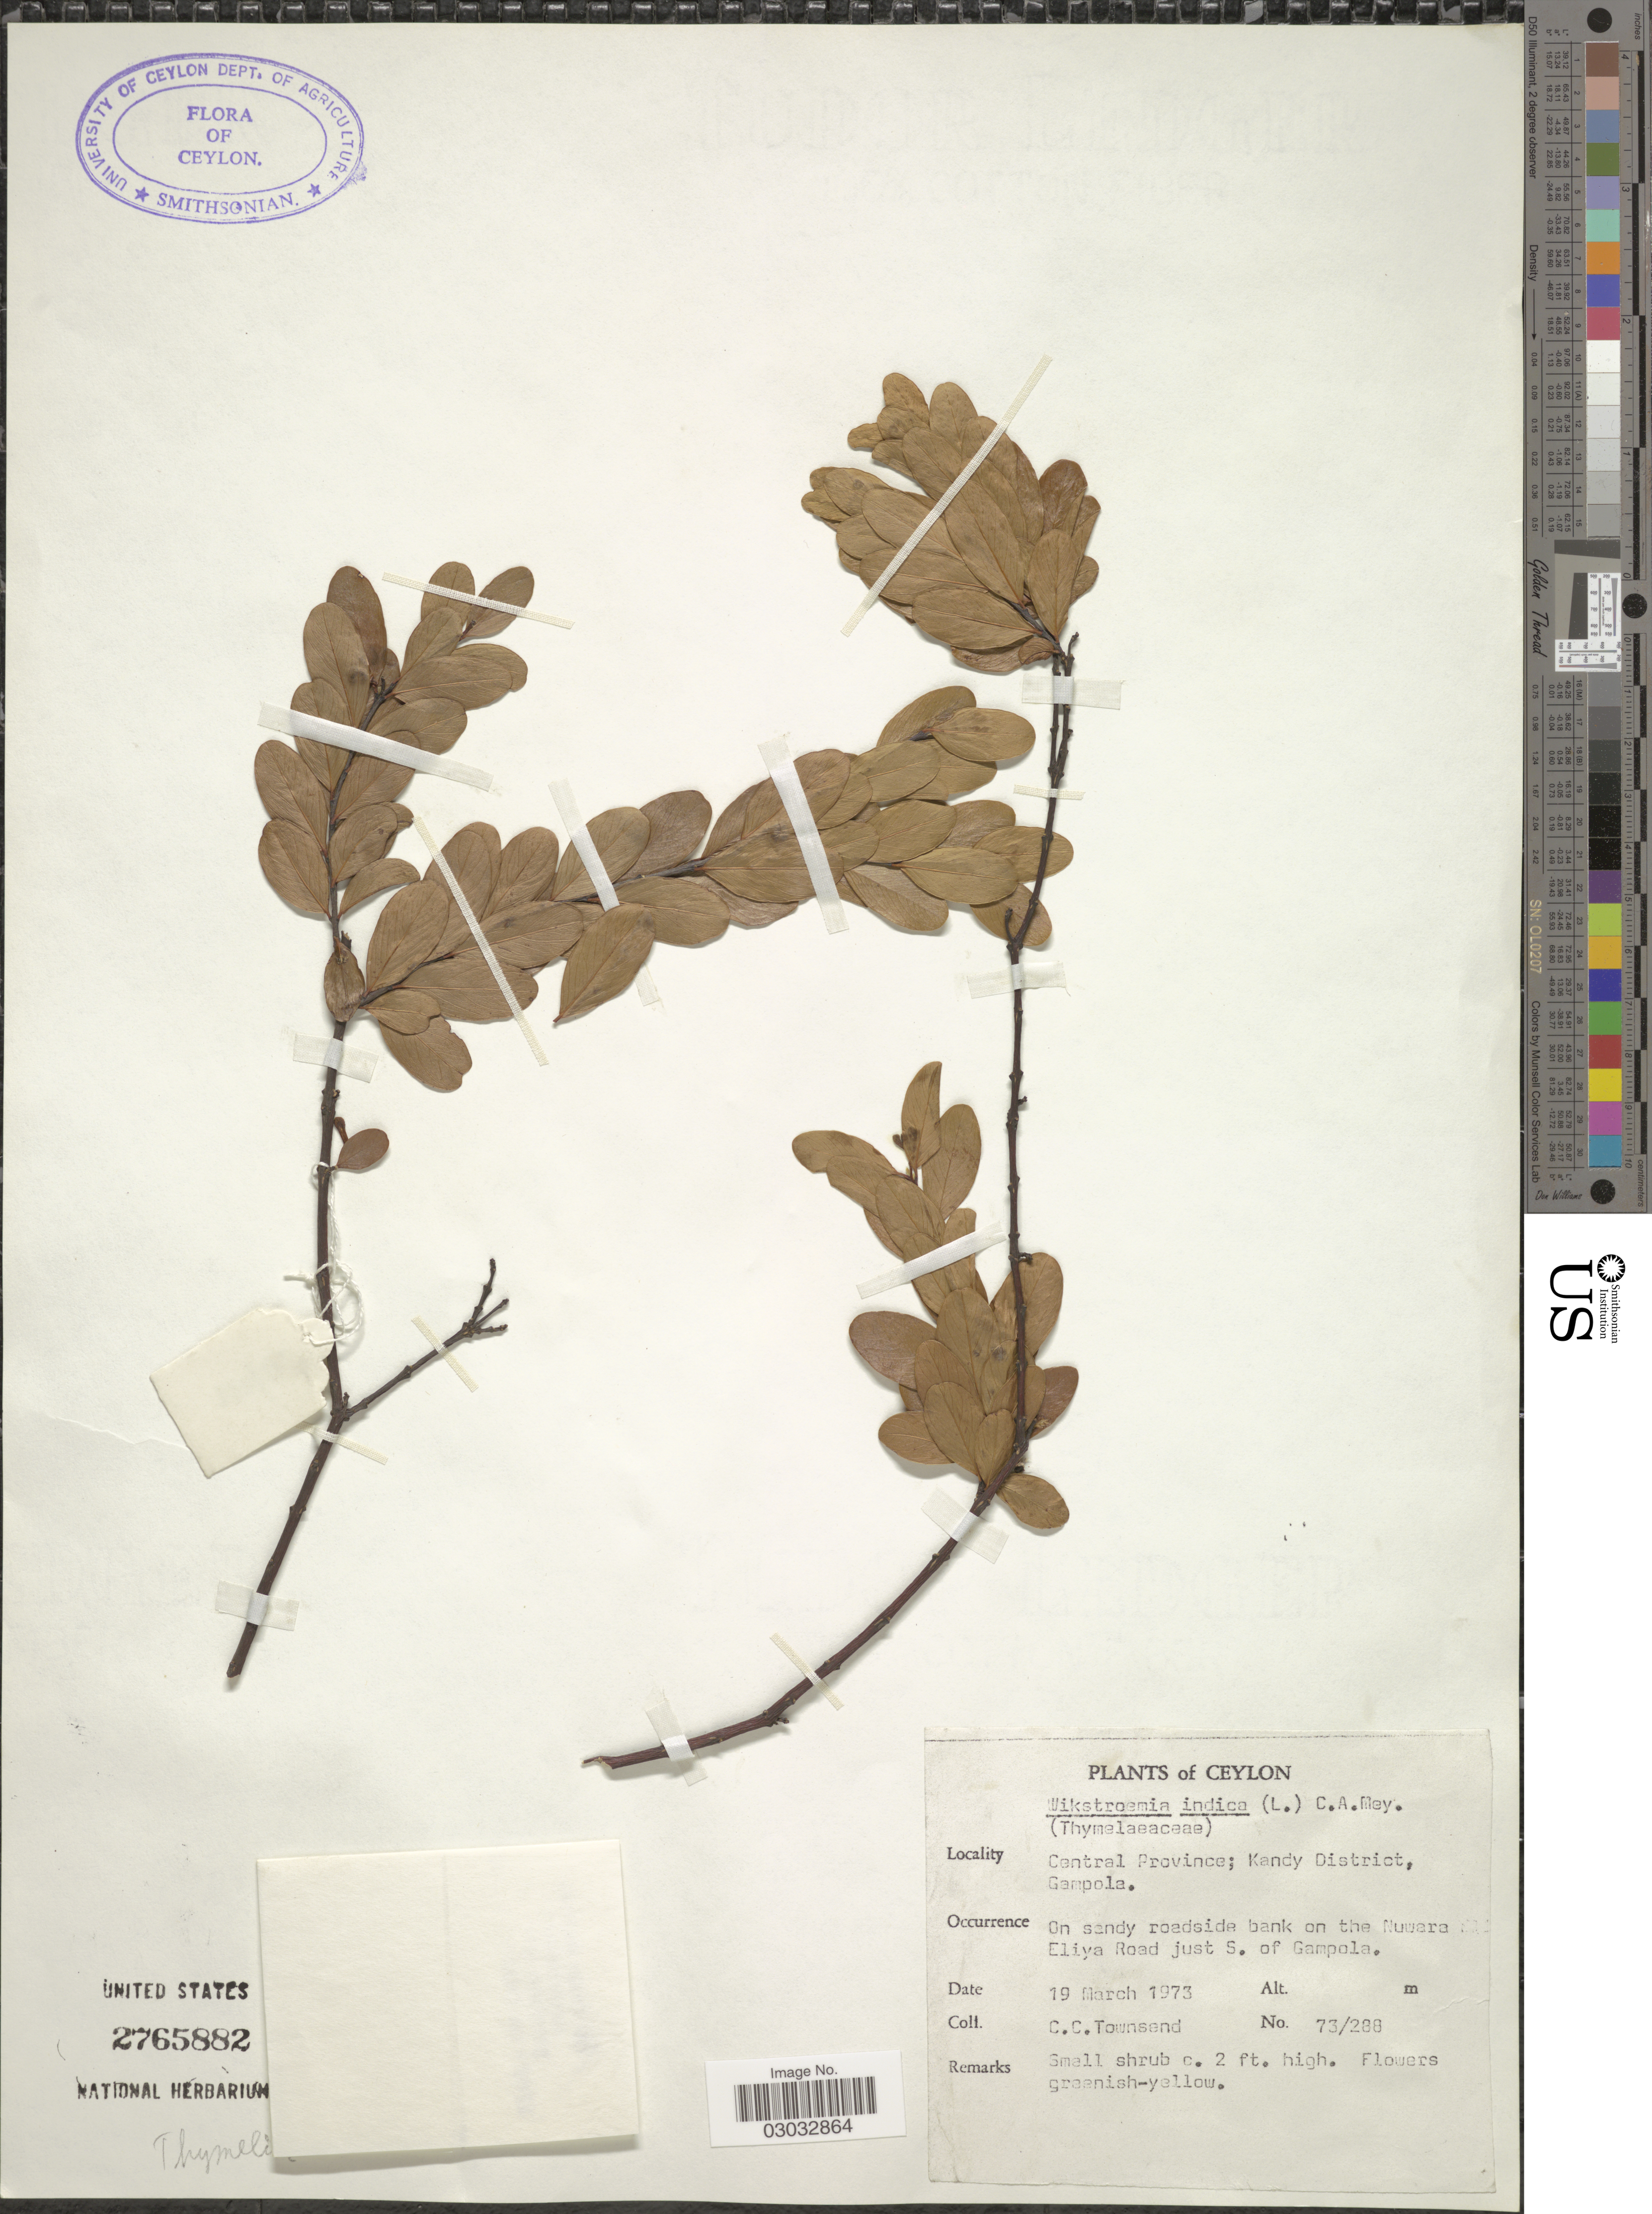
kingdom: Plantae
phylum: Tracheophyta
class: Magnoliopsida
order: Malvales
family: Thymelaeaceae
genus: Wikstroemia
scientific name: Wikstroemia indica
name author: (L.) C.A. Mey.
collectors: C. C. Townsend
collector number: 73/288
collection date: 1973-03-19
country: Sri Lanka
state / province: Central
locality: Ceylon, Central Province: Kandy District, Gampola, On sandy roadside bank on the Nuwara Eliya Road just S. of Gampola.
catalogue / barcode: US 2765882